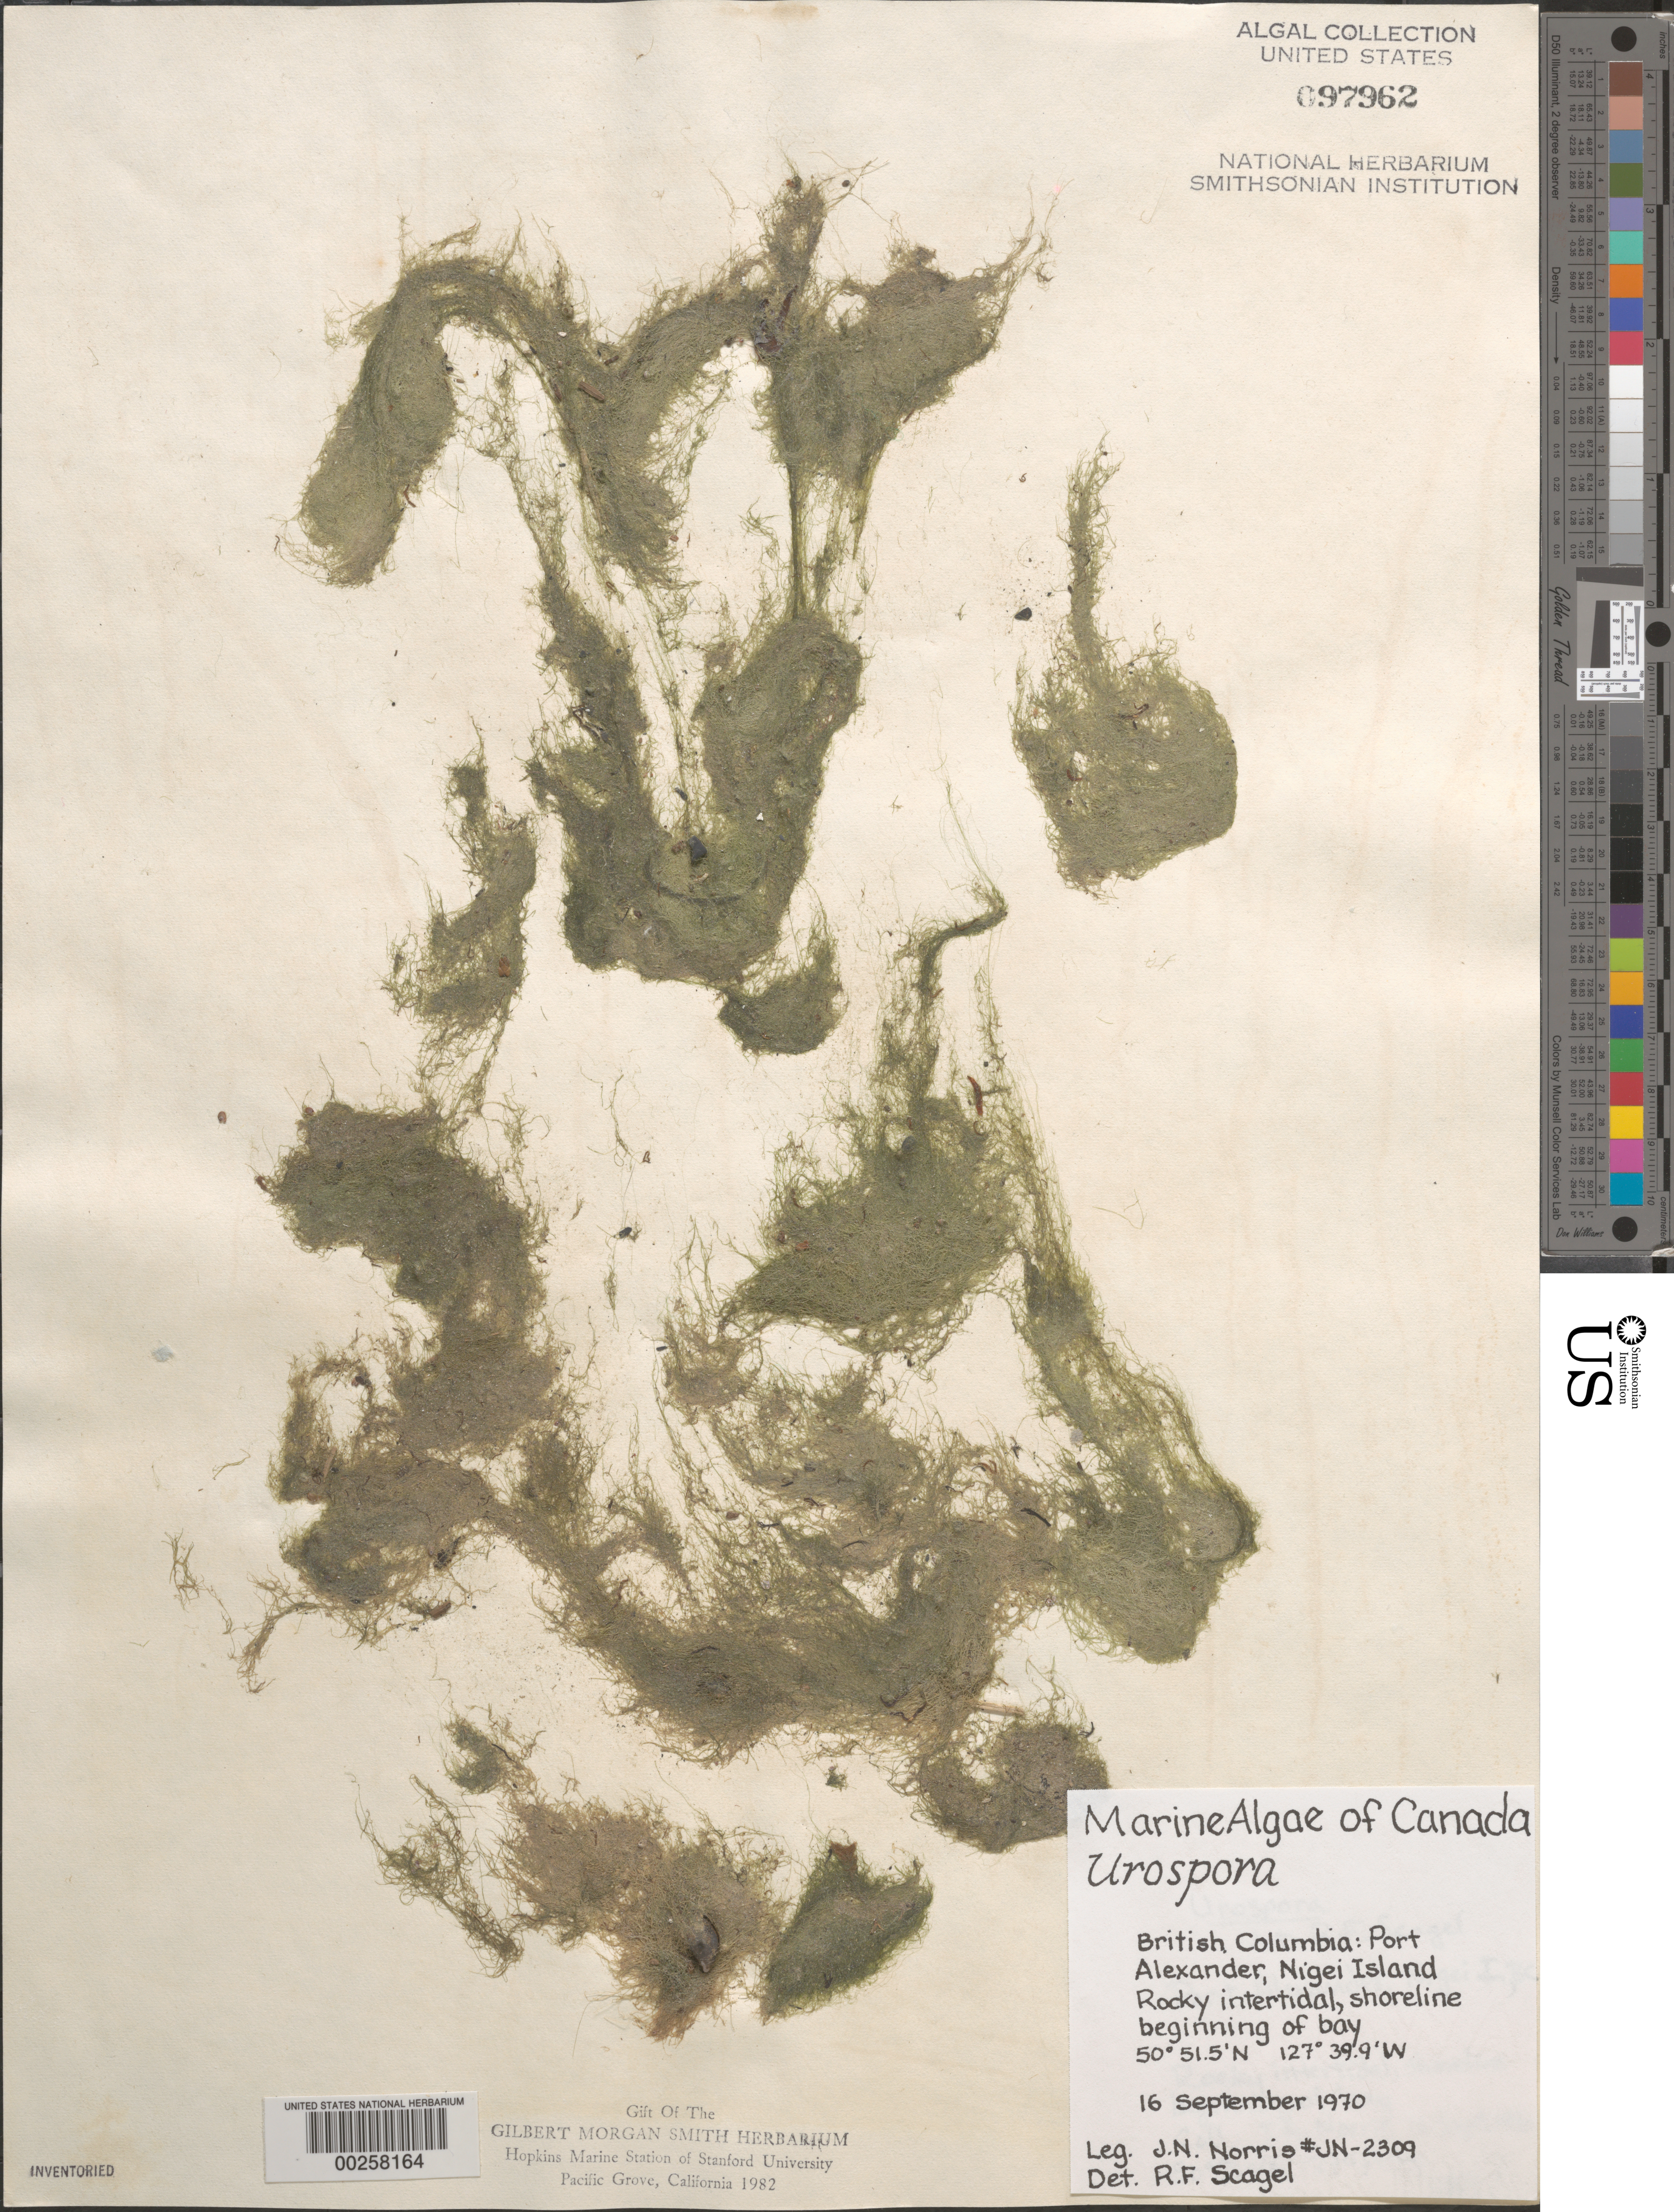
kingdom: Plantae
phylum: Chlorophyta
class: Ulvophyceae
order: Ulotrichales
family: Ulotrichaceae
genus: Urospora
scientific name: Urospora sp.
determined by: Scagel, R. F.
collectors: J. N. Norris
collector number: JN-2309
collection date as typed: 16 Sep 1970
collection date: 1970-09-16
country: Canada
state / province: British Columbia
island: Nigei Island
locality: Port Alexander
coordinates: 50 51.5' N, 127 39 9' W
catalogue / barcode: US 97962